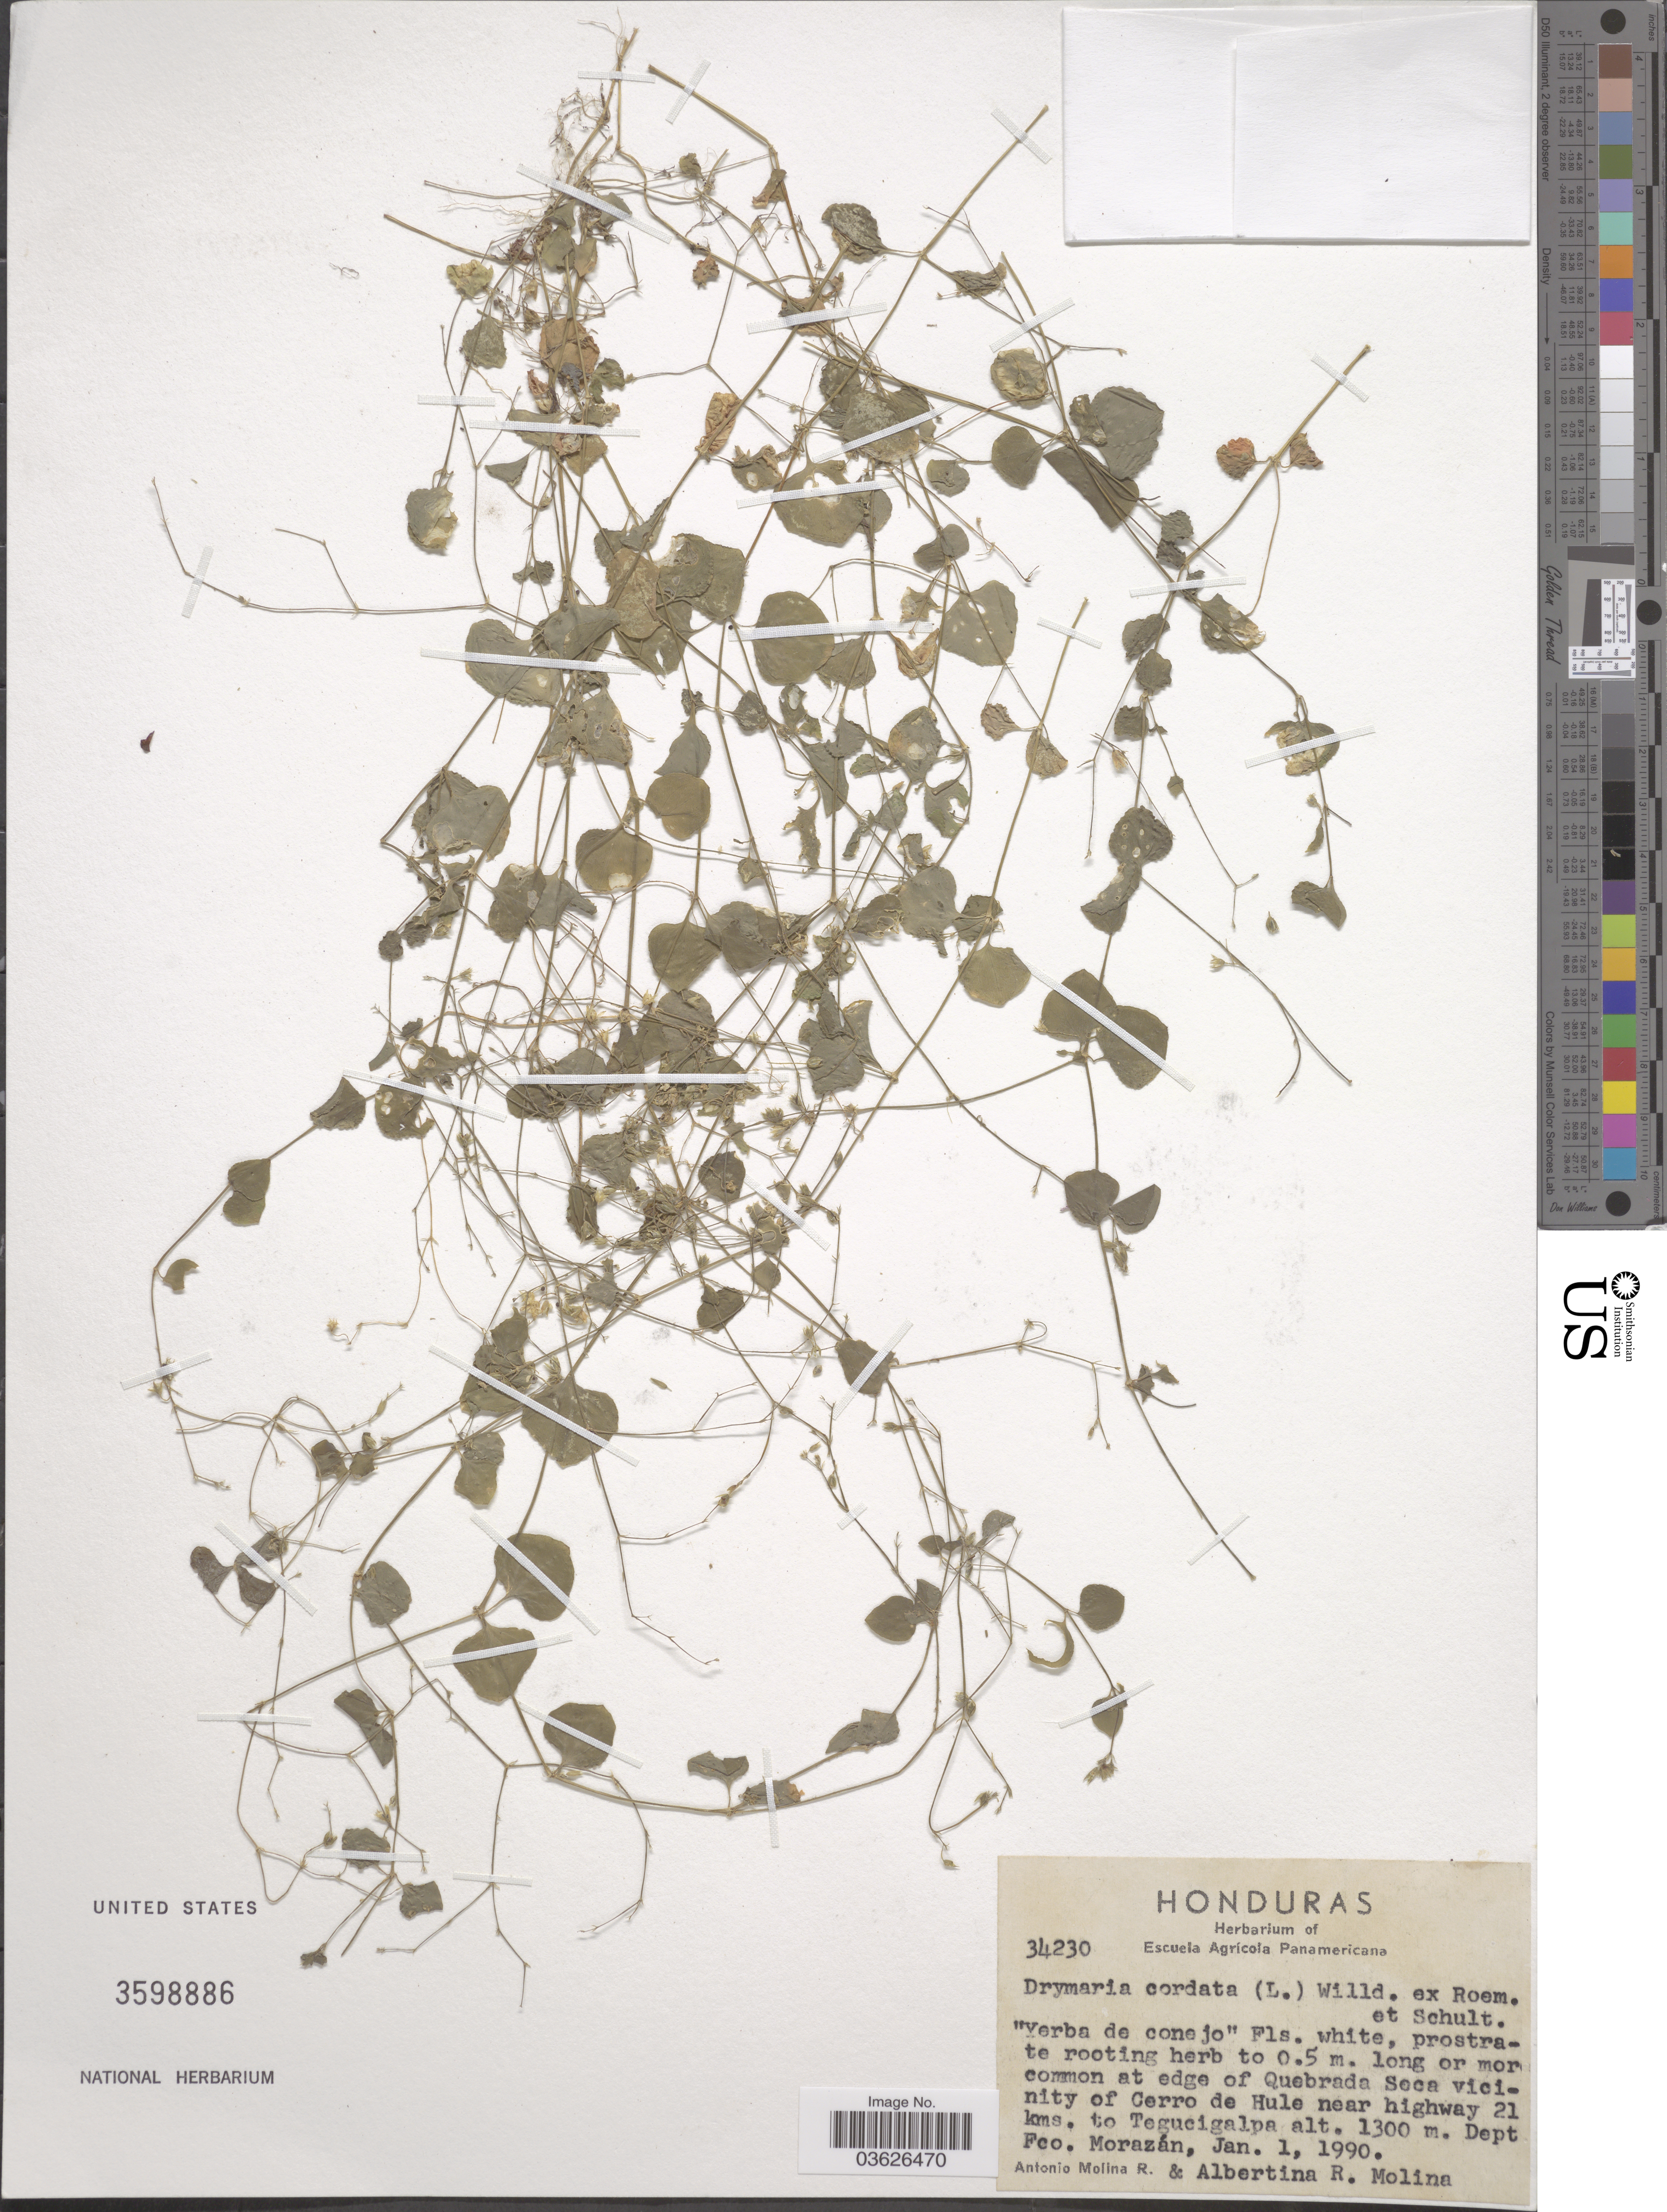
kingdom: Plantae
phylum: Tracheophyta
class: Magnoliopsida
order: Caryophyllales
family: Caryophyllaceae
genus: Drymaria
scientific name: Drymaria cordata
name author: (L.) Willd. ex Schult.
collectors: A. Molina R. & A. R. Molina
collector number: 34230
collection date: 1990-01-01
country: Honduras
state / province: Fco. Morazán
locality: At edge of Quebrada Seca vicinity of Cerro de Hule near highway 21 kms. to Tegucigalpa. Dept. Fco. Morazán.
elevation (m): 1300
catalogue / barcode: US 3598886